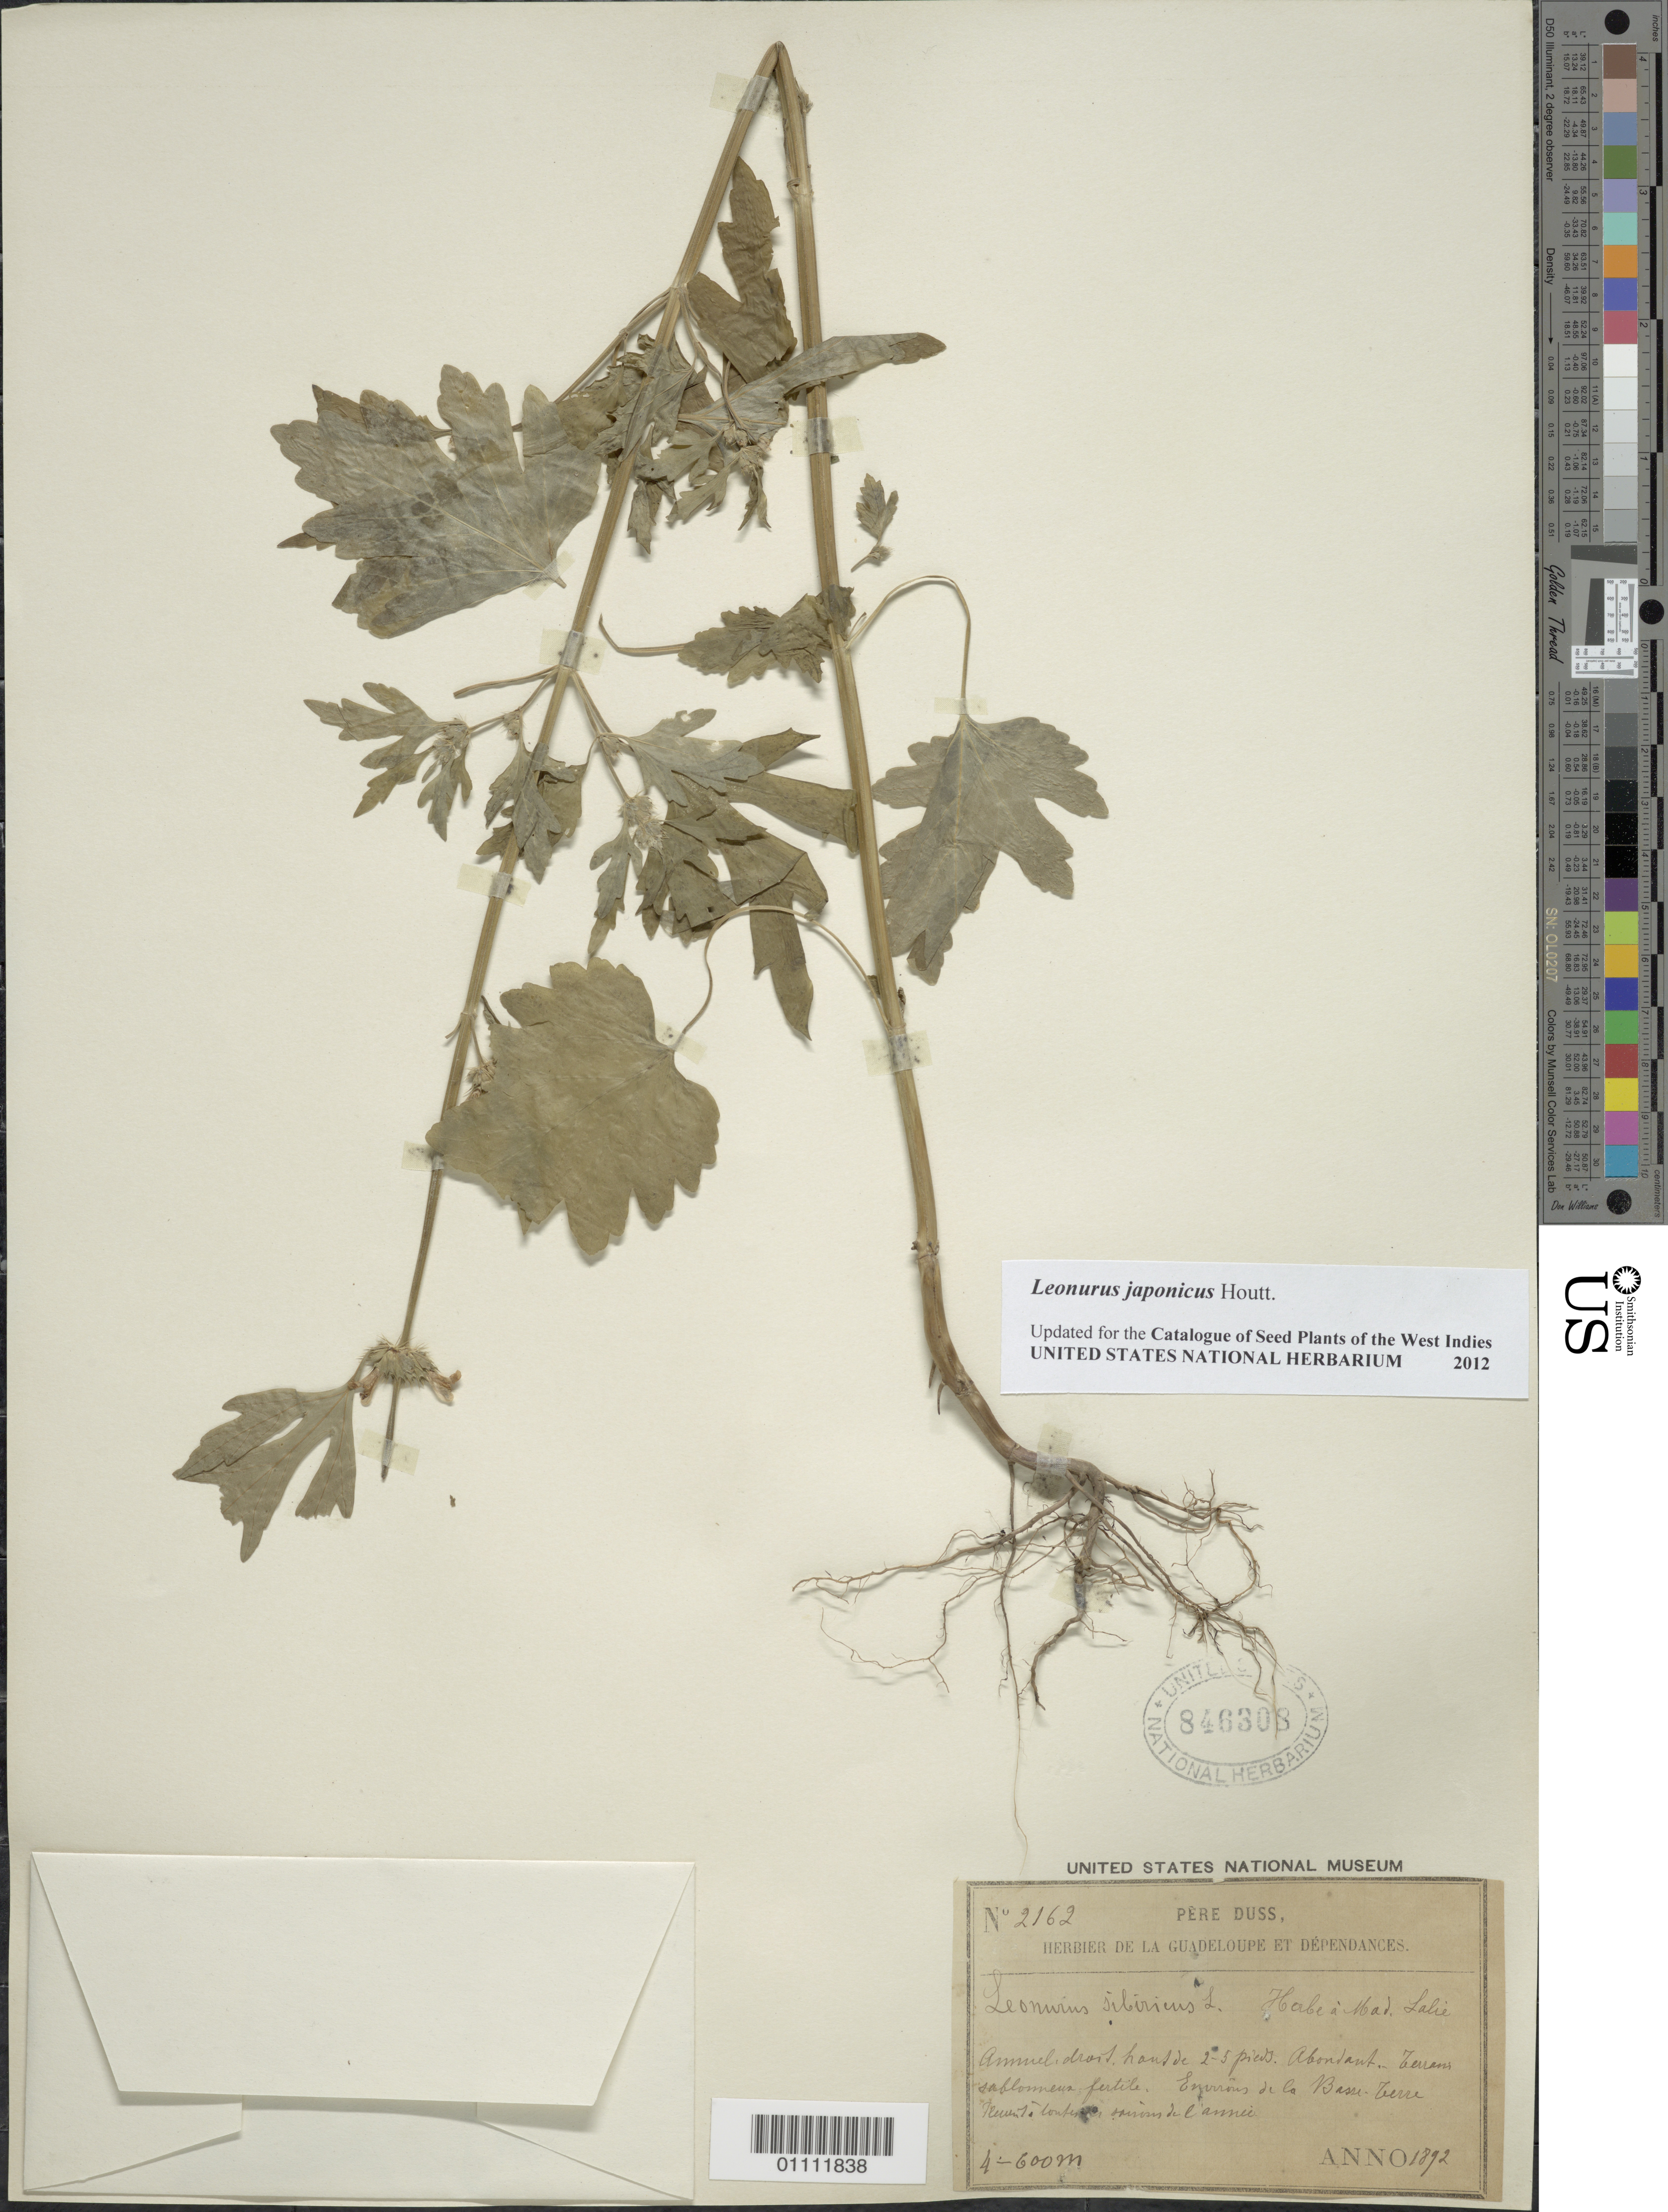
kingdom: Plantae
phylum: Tracheophyta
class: Magnoliopsida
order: Lamiales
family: Lamiaceae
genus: Leonurus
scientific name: Leonurus japonicus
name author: Houtt.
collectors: Père Duss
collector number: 2162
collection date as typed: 1892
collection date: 1892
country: Guadeloupe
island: Basse Terre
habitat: Terrans sablomena fertile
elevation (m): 4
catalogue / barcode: US 846308